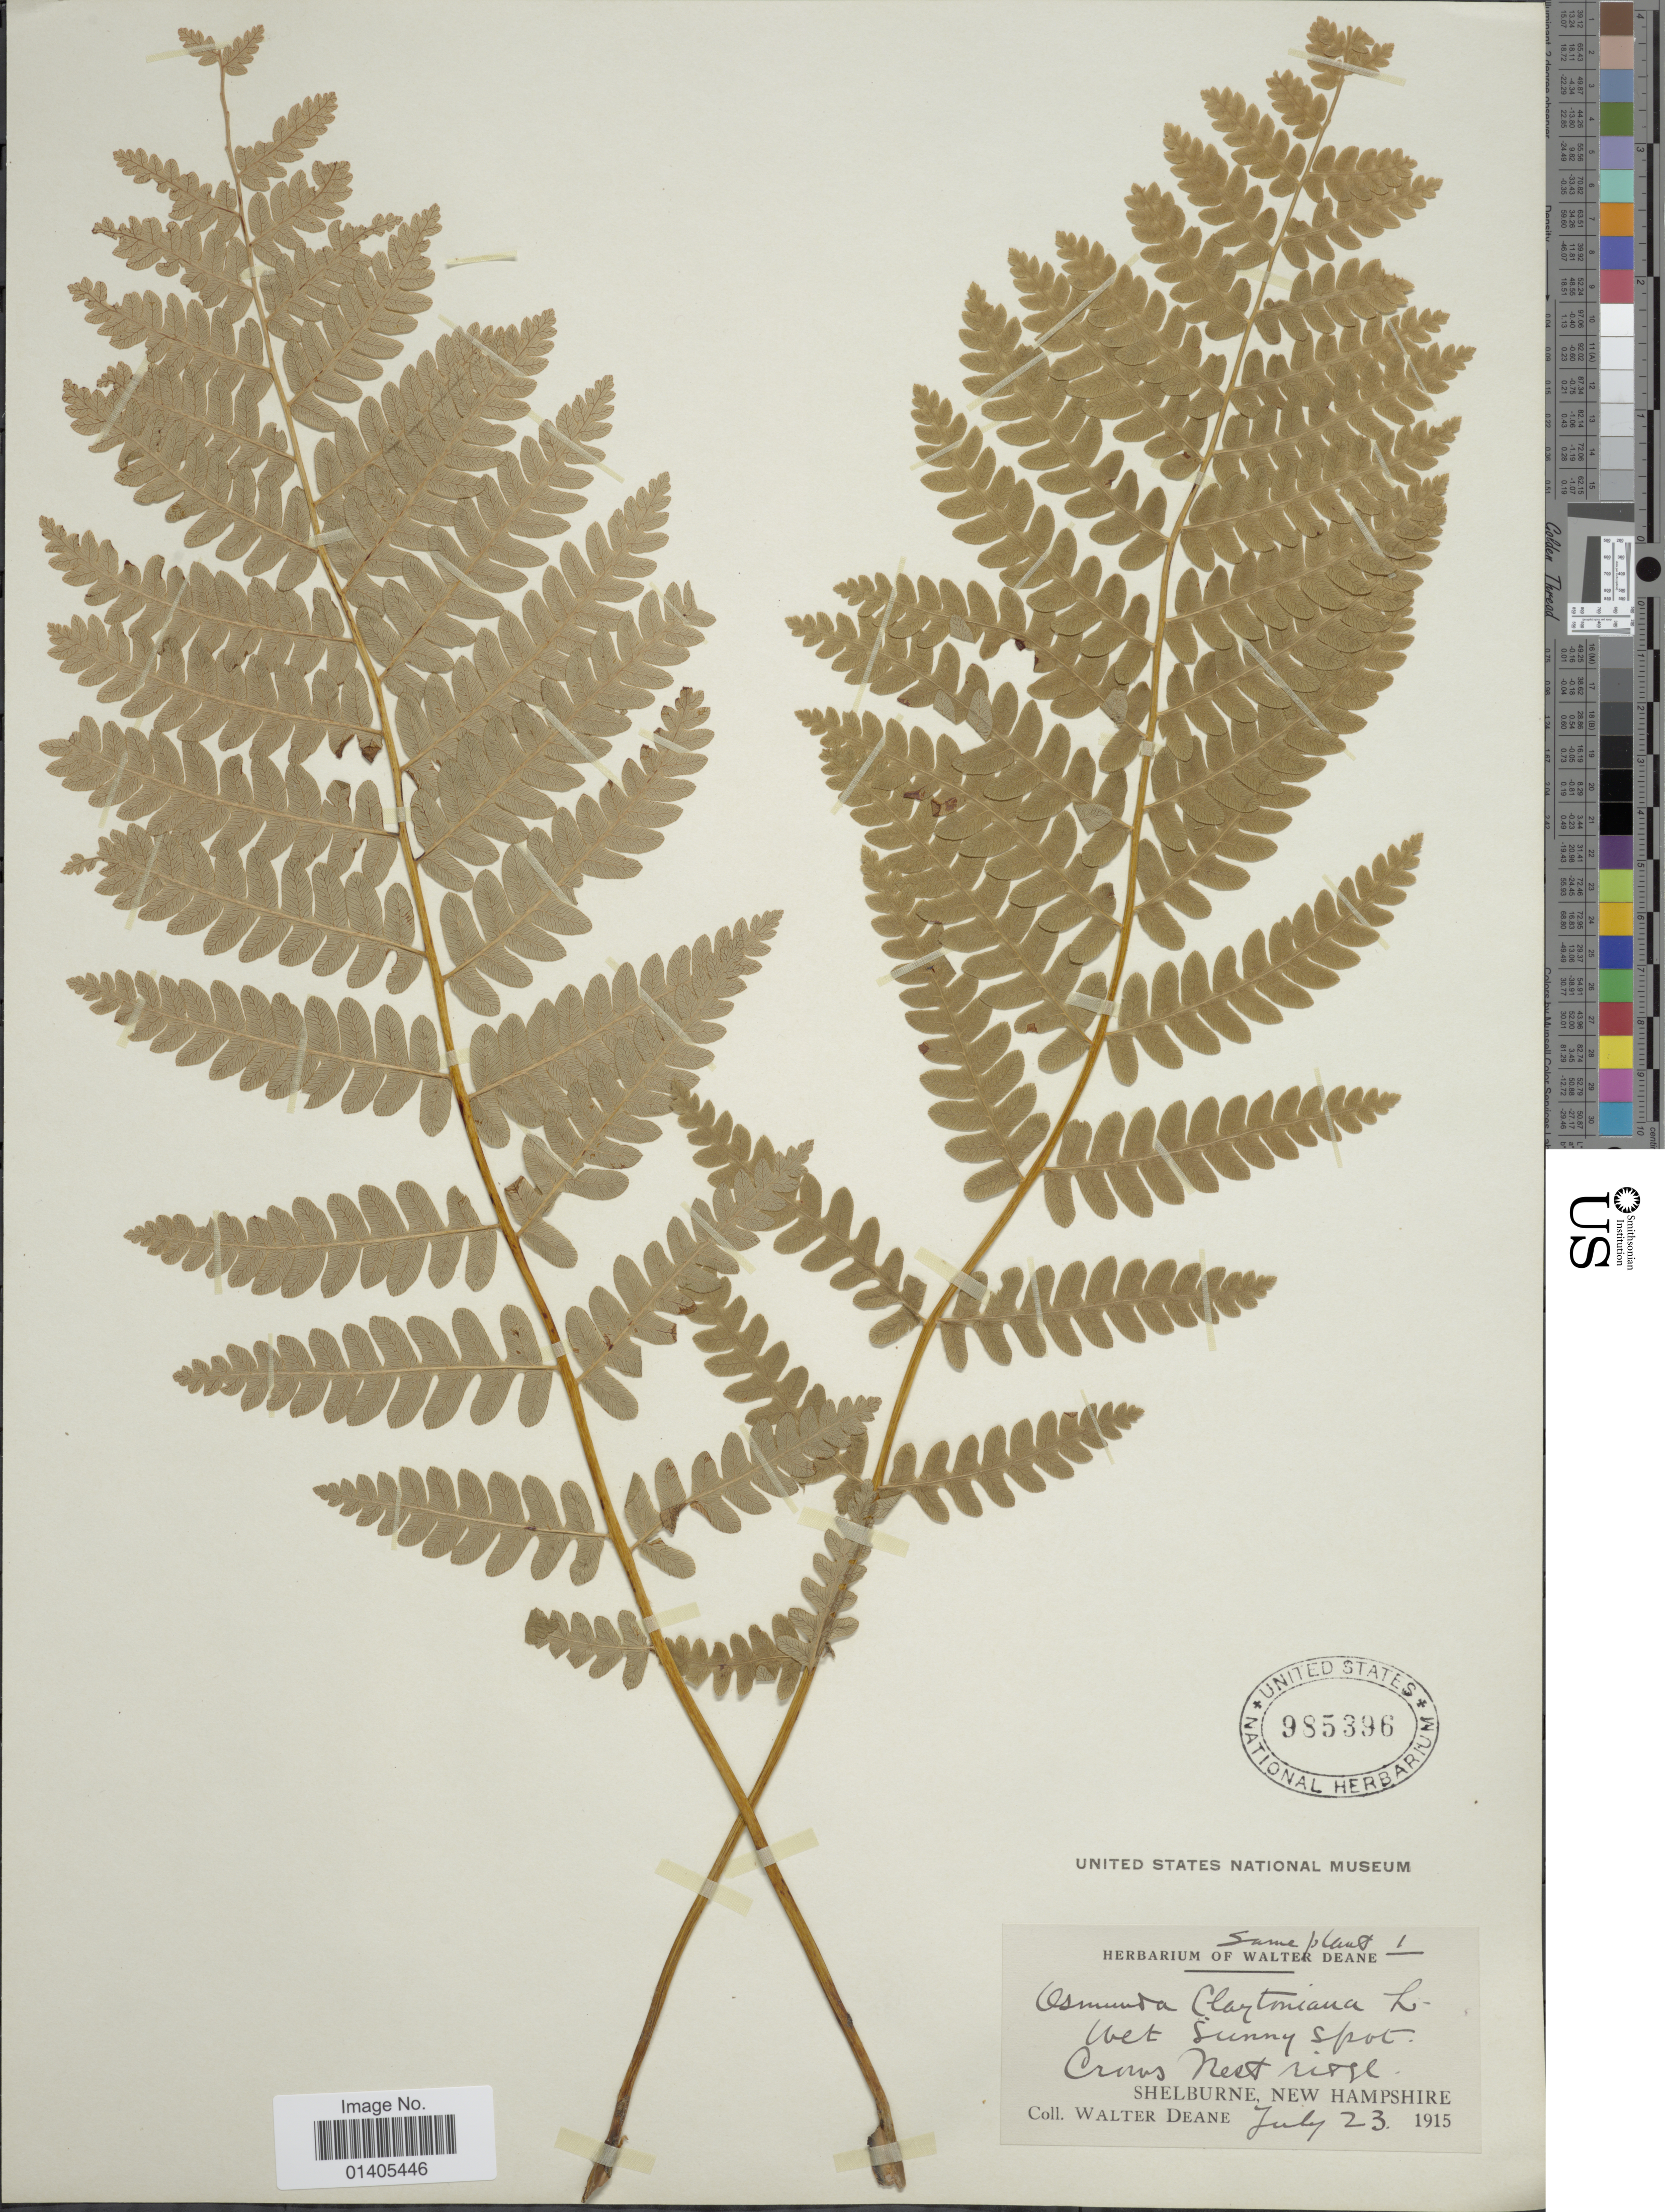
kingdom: Plantae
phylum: Tracheophyta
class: Polypodiopsida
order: Osmundales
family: Osmundaceae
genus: Osmunda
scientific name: Osmunda claytoniana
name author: (L.) Tagawa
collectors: W. Deane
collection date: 1915-07-23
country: United States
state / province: New Hampshire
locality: Crows West ridge, Shelburne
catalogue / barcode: US 985396